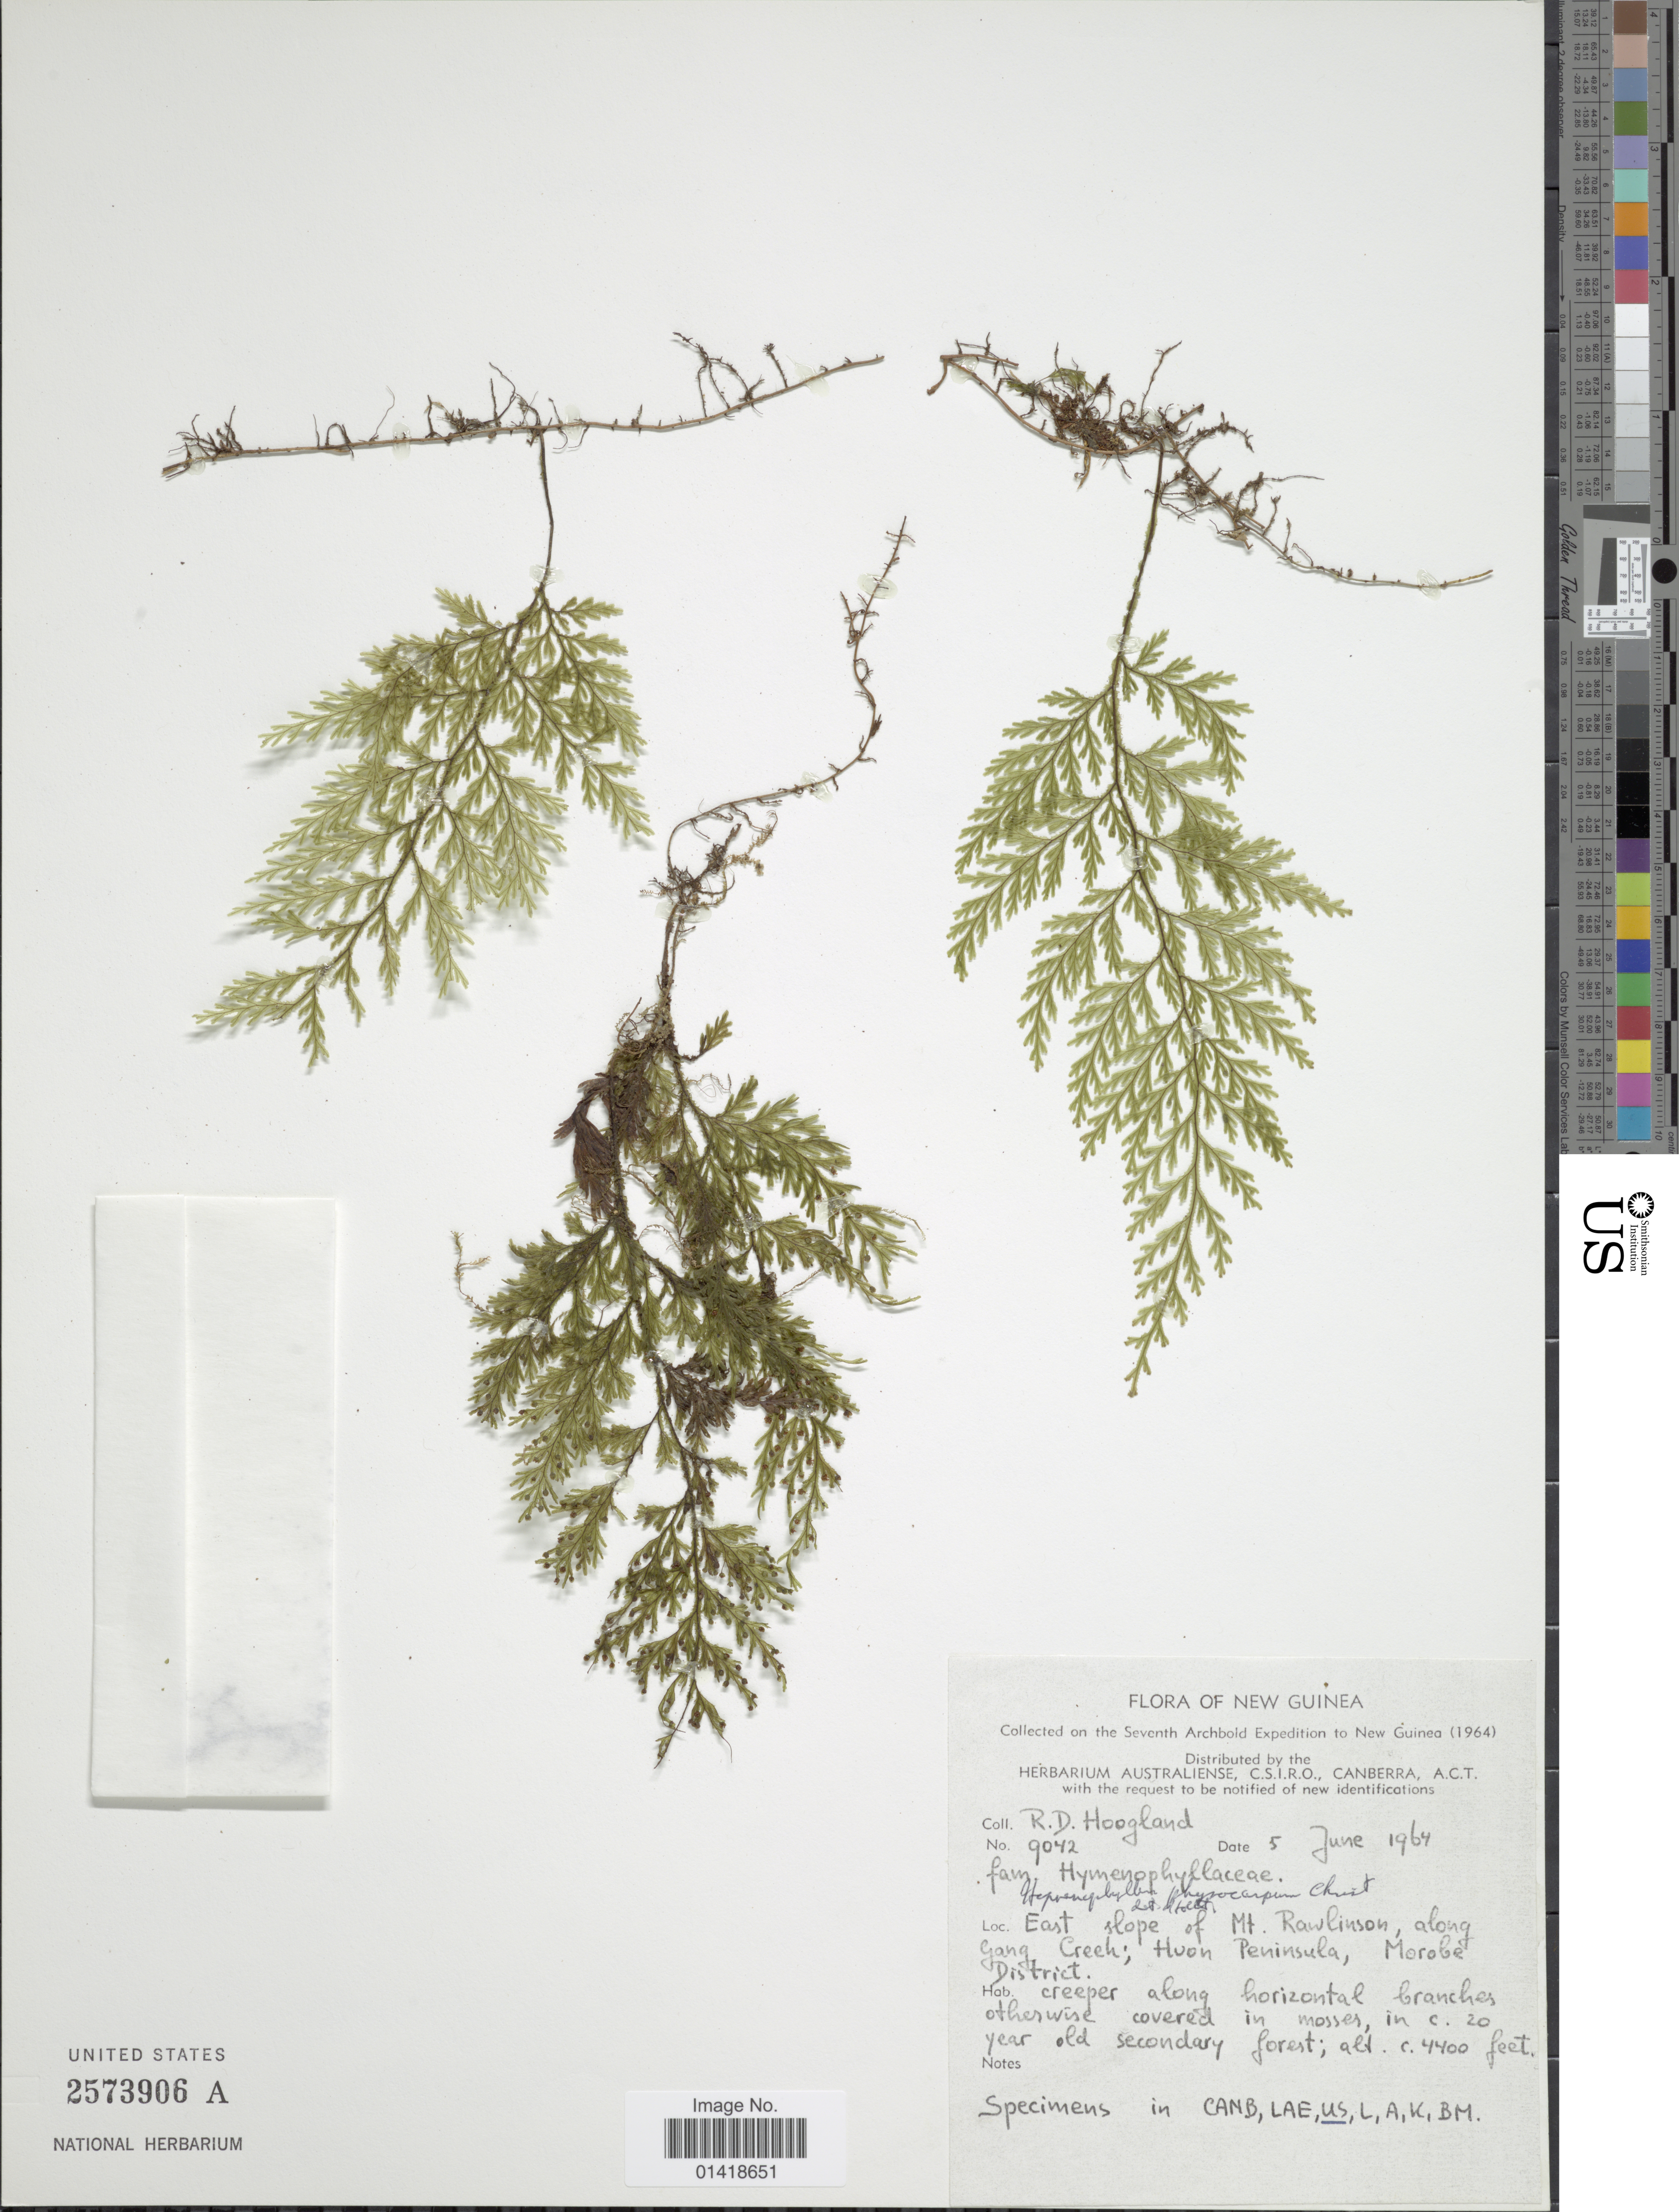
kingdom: Plantae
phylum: Tracheophyta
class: Polypodiopsida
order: Hymenophyllales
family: Hymenophyllaceae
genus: Hymenophyllum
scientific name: Hymenophyllum thuidium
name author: Harr.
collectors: R. D. Hoogland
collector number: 9042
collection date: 1964-06-05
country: Papua New Guinea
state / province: Morobe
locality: New Guinea. East slope of Mt. Rawlinson, along Gang Creek; Huon Peninsula, Morobe District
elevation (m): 1341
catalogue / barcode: US 2573906A